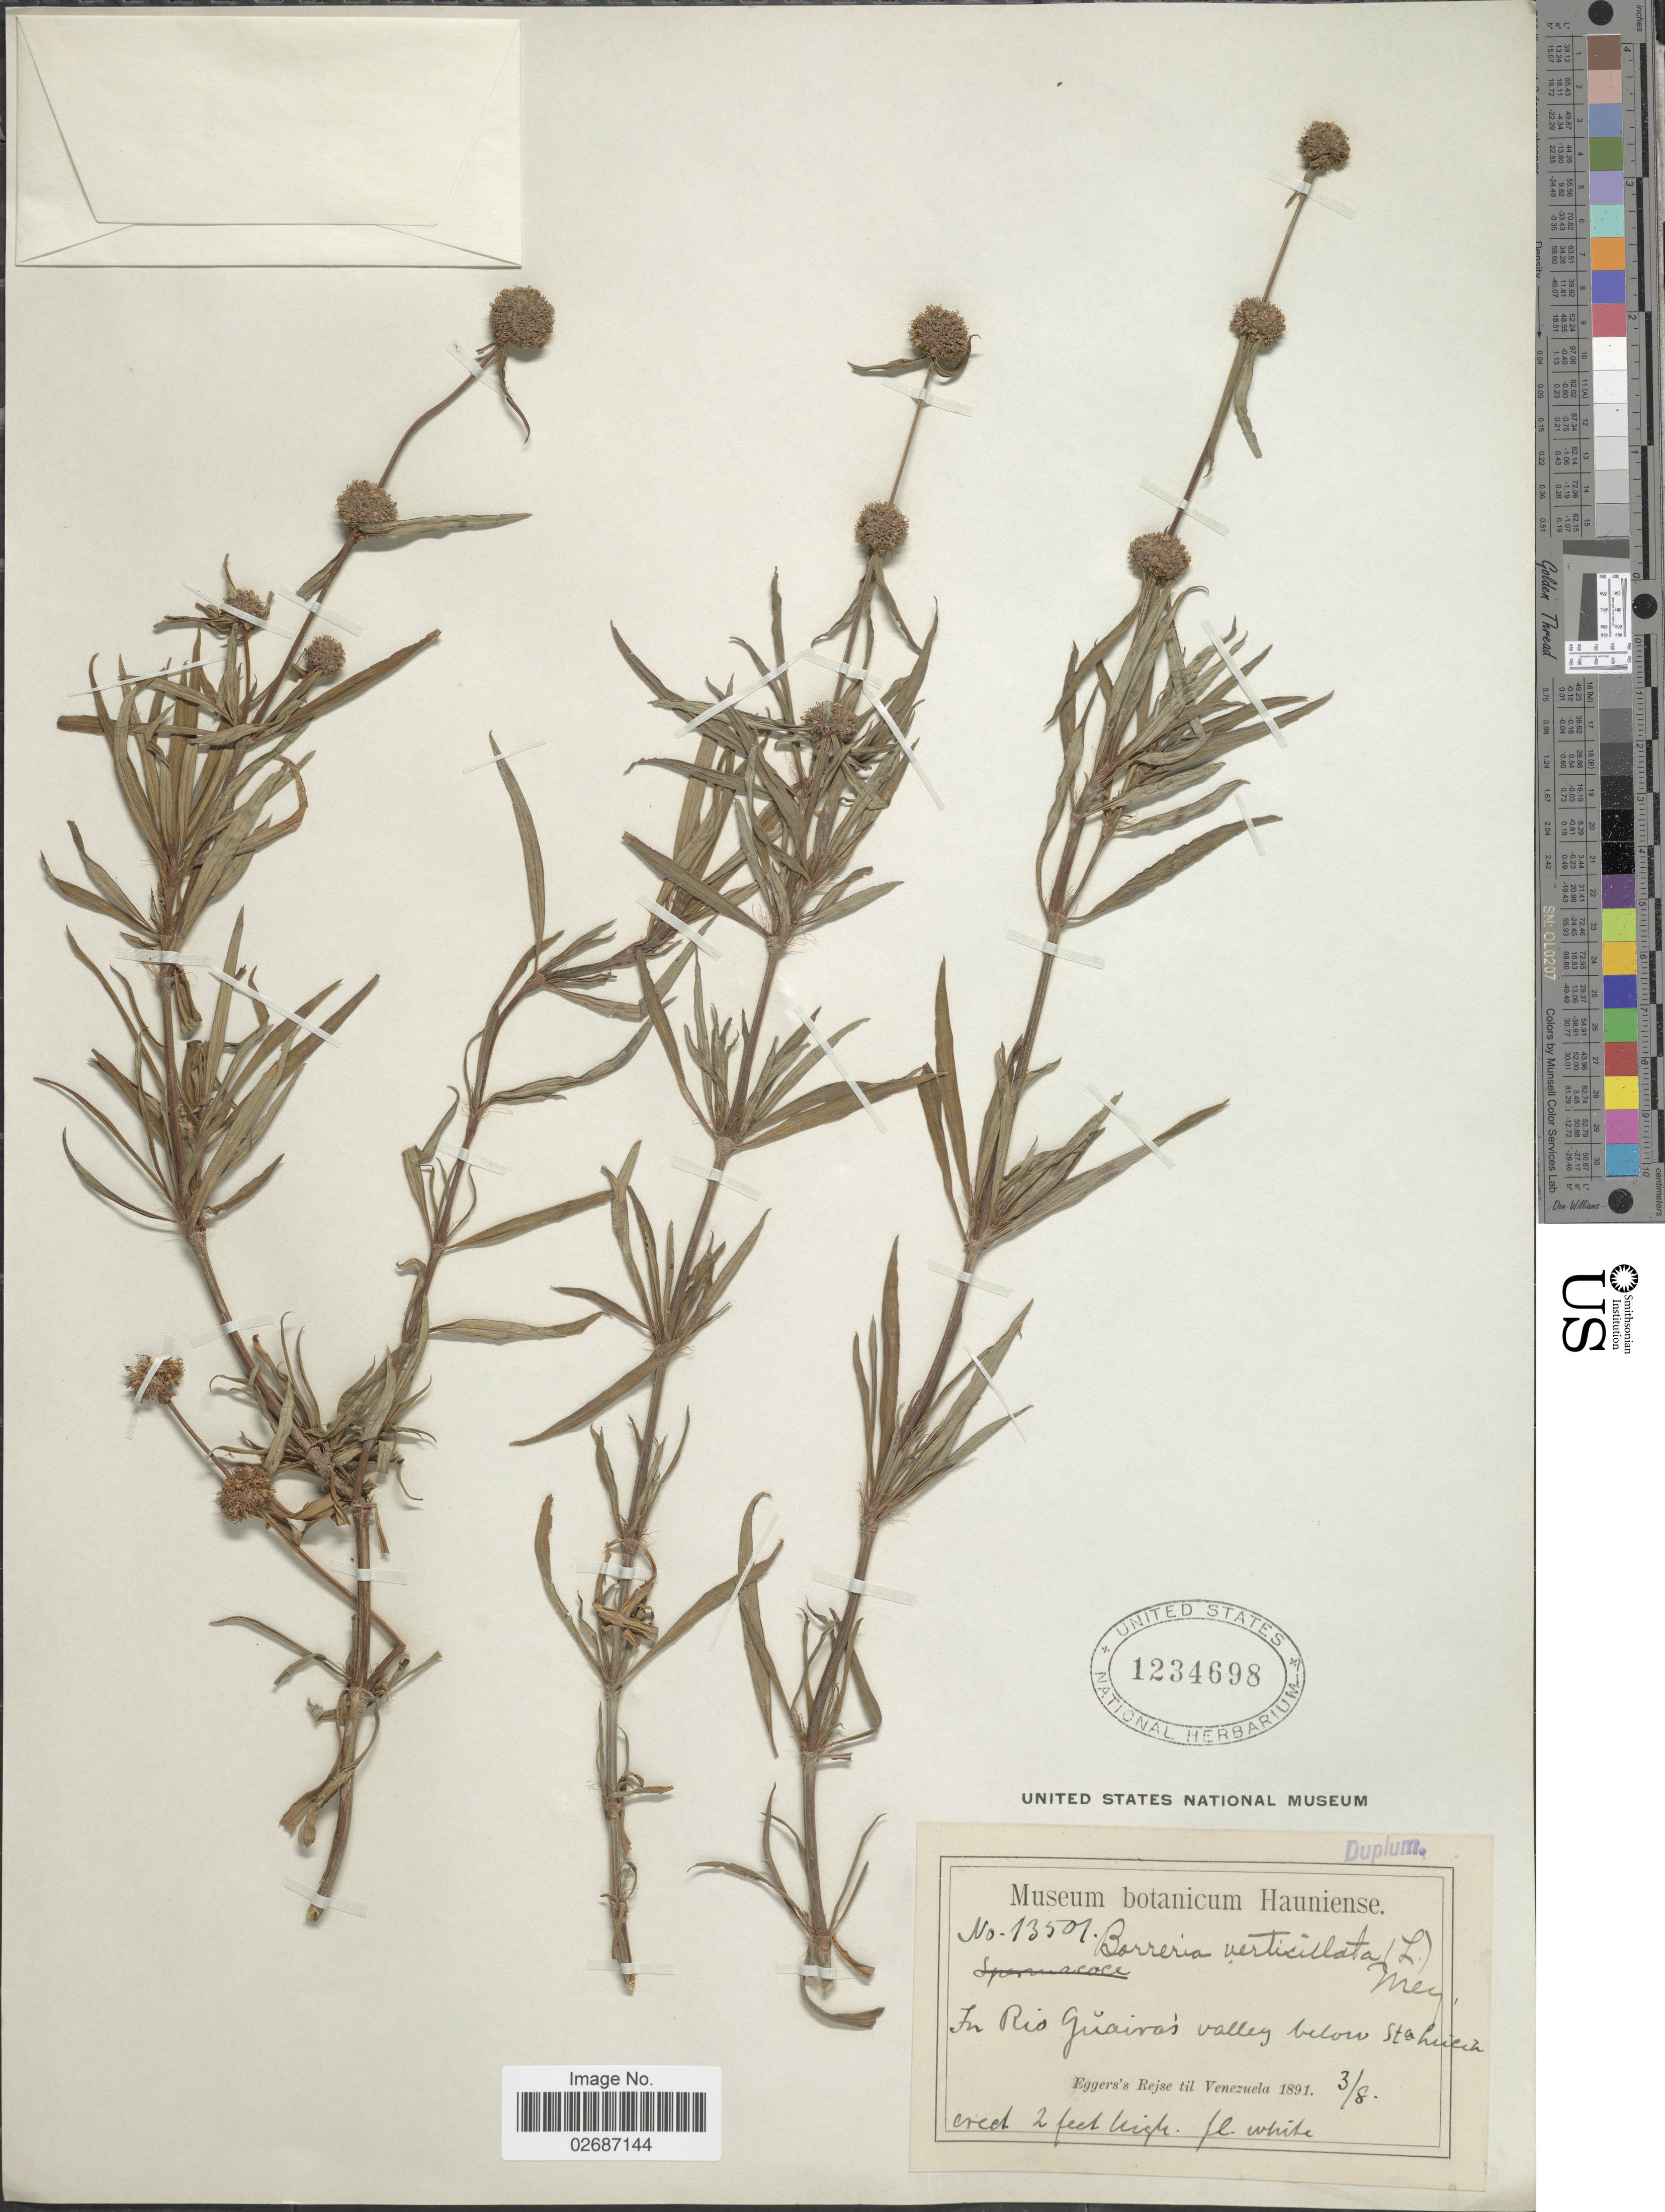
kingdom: Plantae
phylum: Tracheophyta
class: Magnoliopsida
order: Gentianales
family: Rubiaceae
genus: Borreria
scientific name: Borreria verticillata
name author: (L.) G. Mey.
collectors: E. Rejse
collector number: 13501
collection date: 1891-08-03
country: Venezuela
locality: In Rio Guairas valley below Sta. Lucia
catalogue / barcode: US 1234698